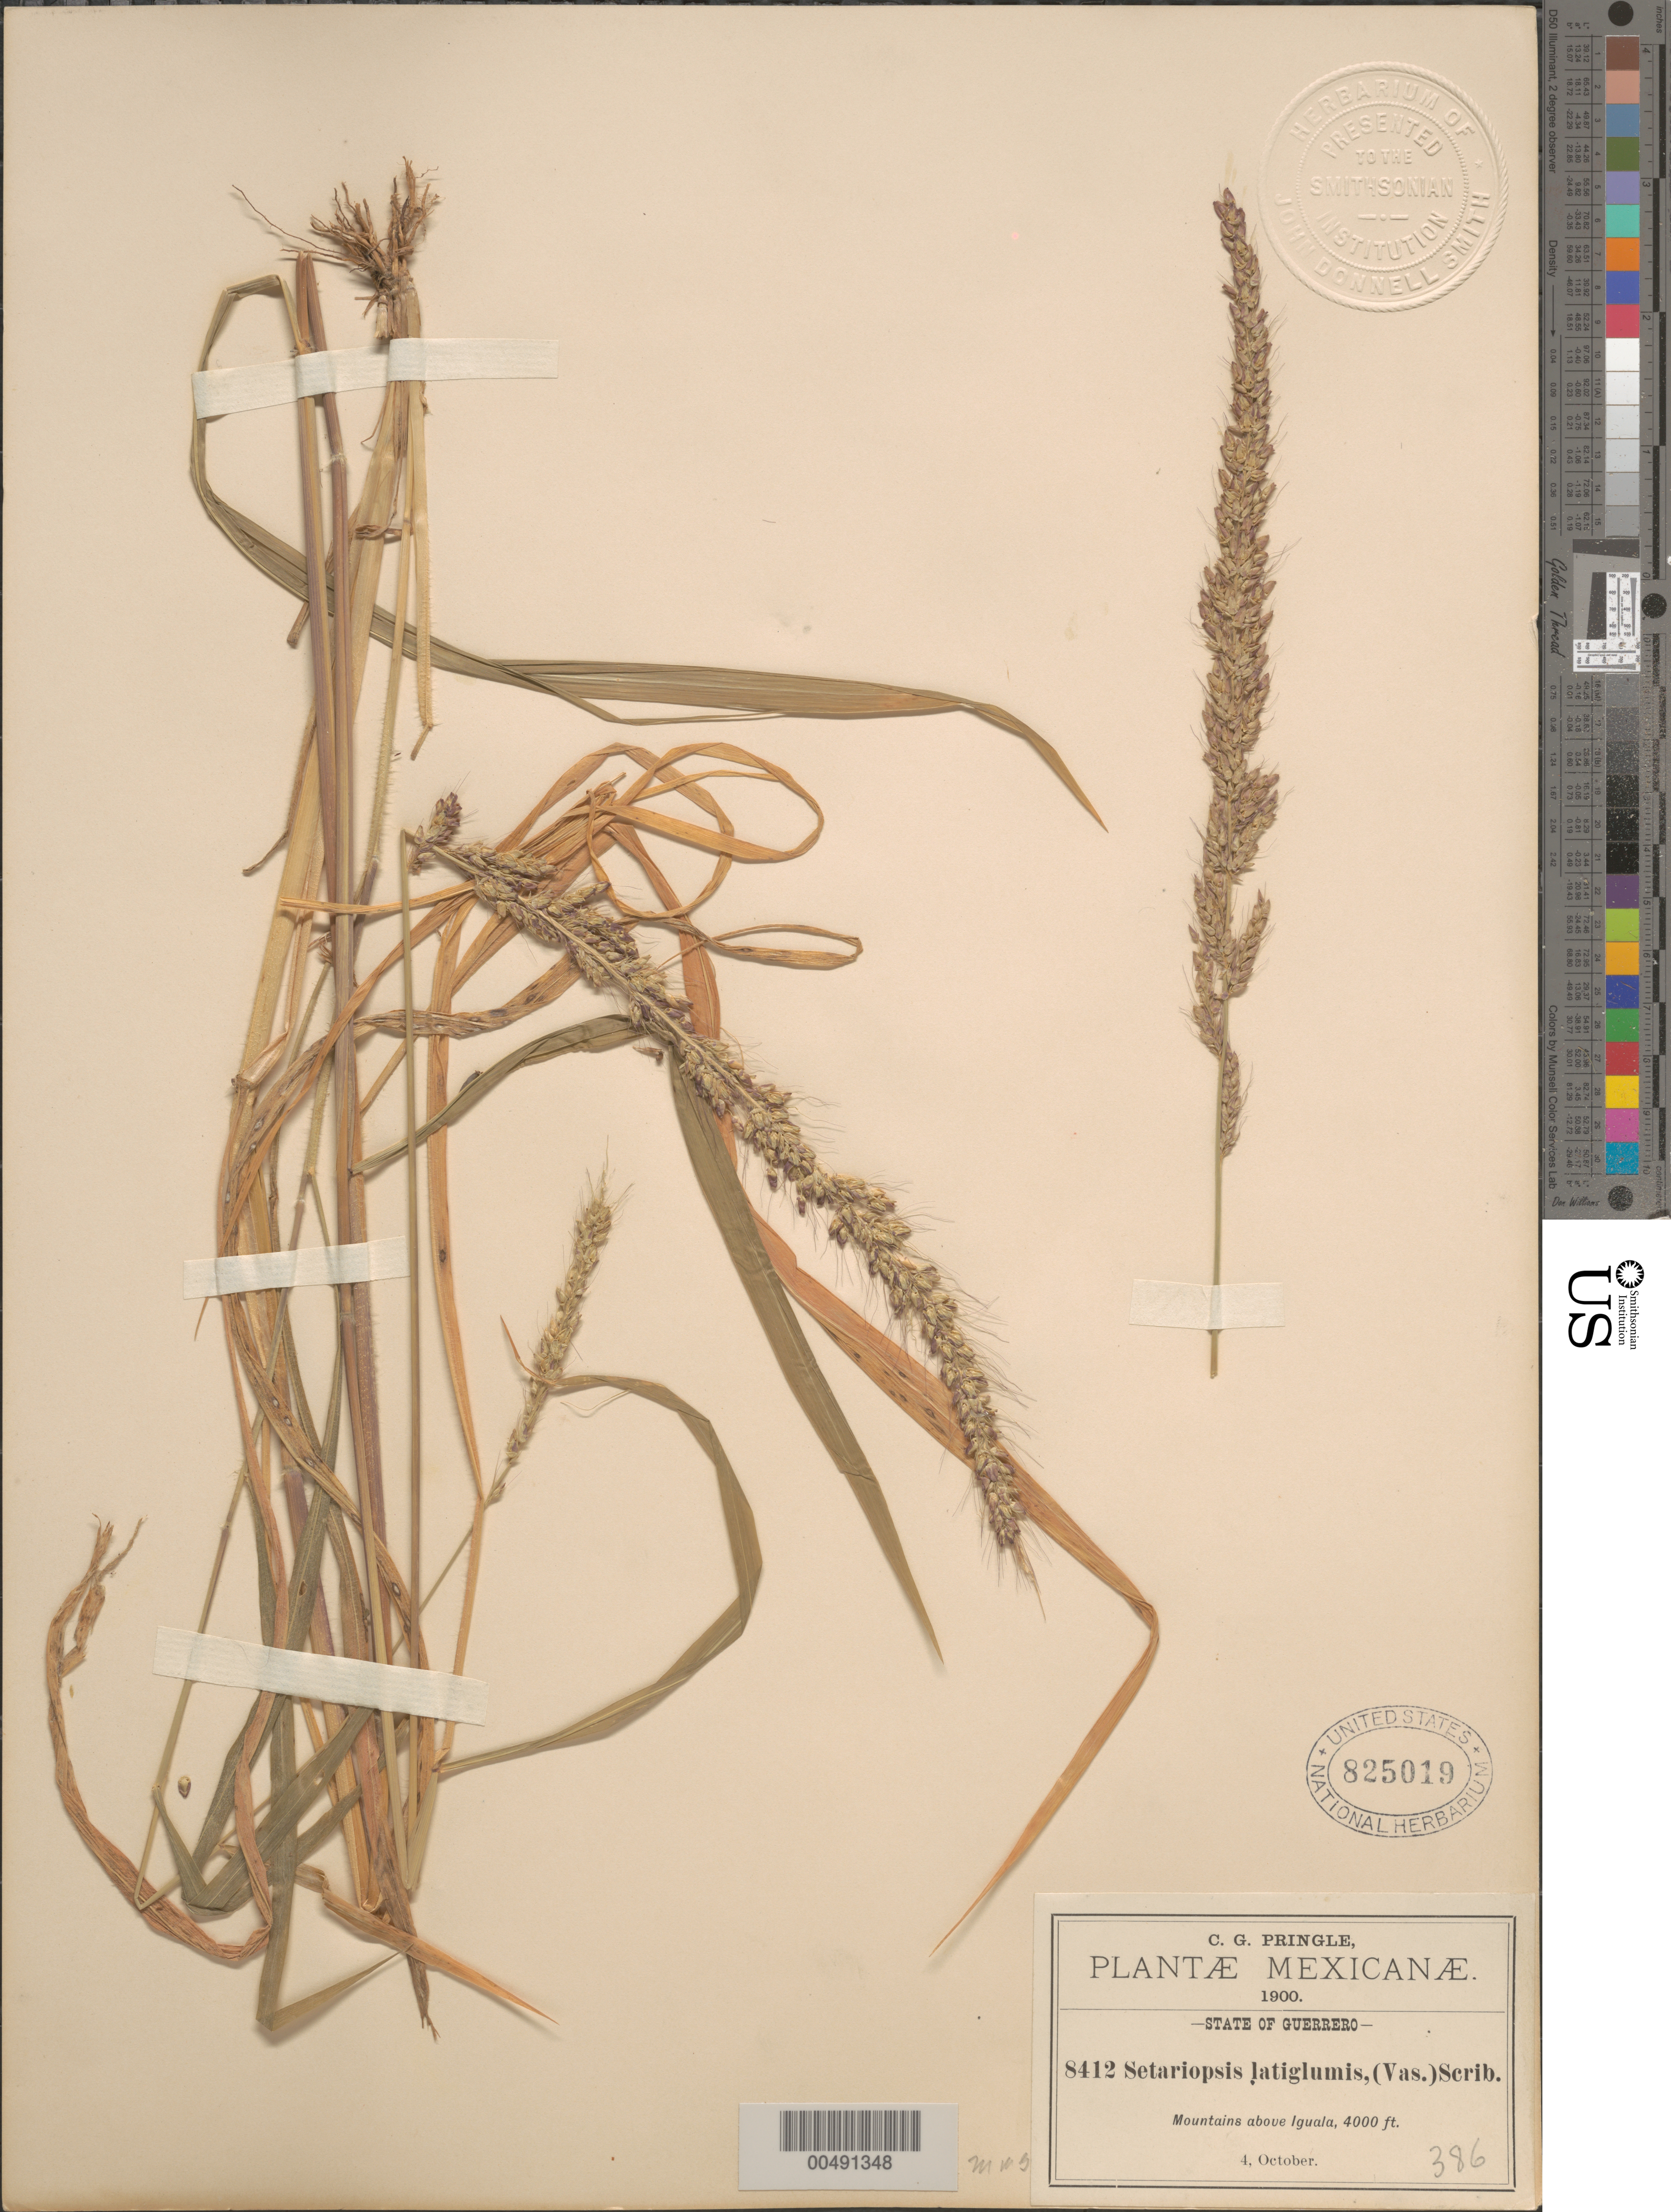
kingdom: Plantae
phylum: Tracheophyta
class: Liliopsida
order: Poales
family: Poaceae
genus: Setariopsis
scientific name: Setariopsis latiglumis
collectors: C. G. Pringle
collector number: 8412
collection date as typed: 4 Oct 1900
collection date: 1900-10-04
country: Mexico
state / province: Guerrero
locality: Above Iguala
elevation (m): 1219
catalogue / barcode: US 825019